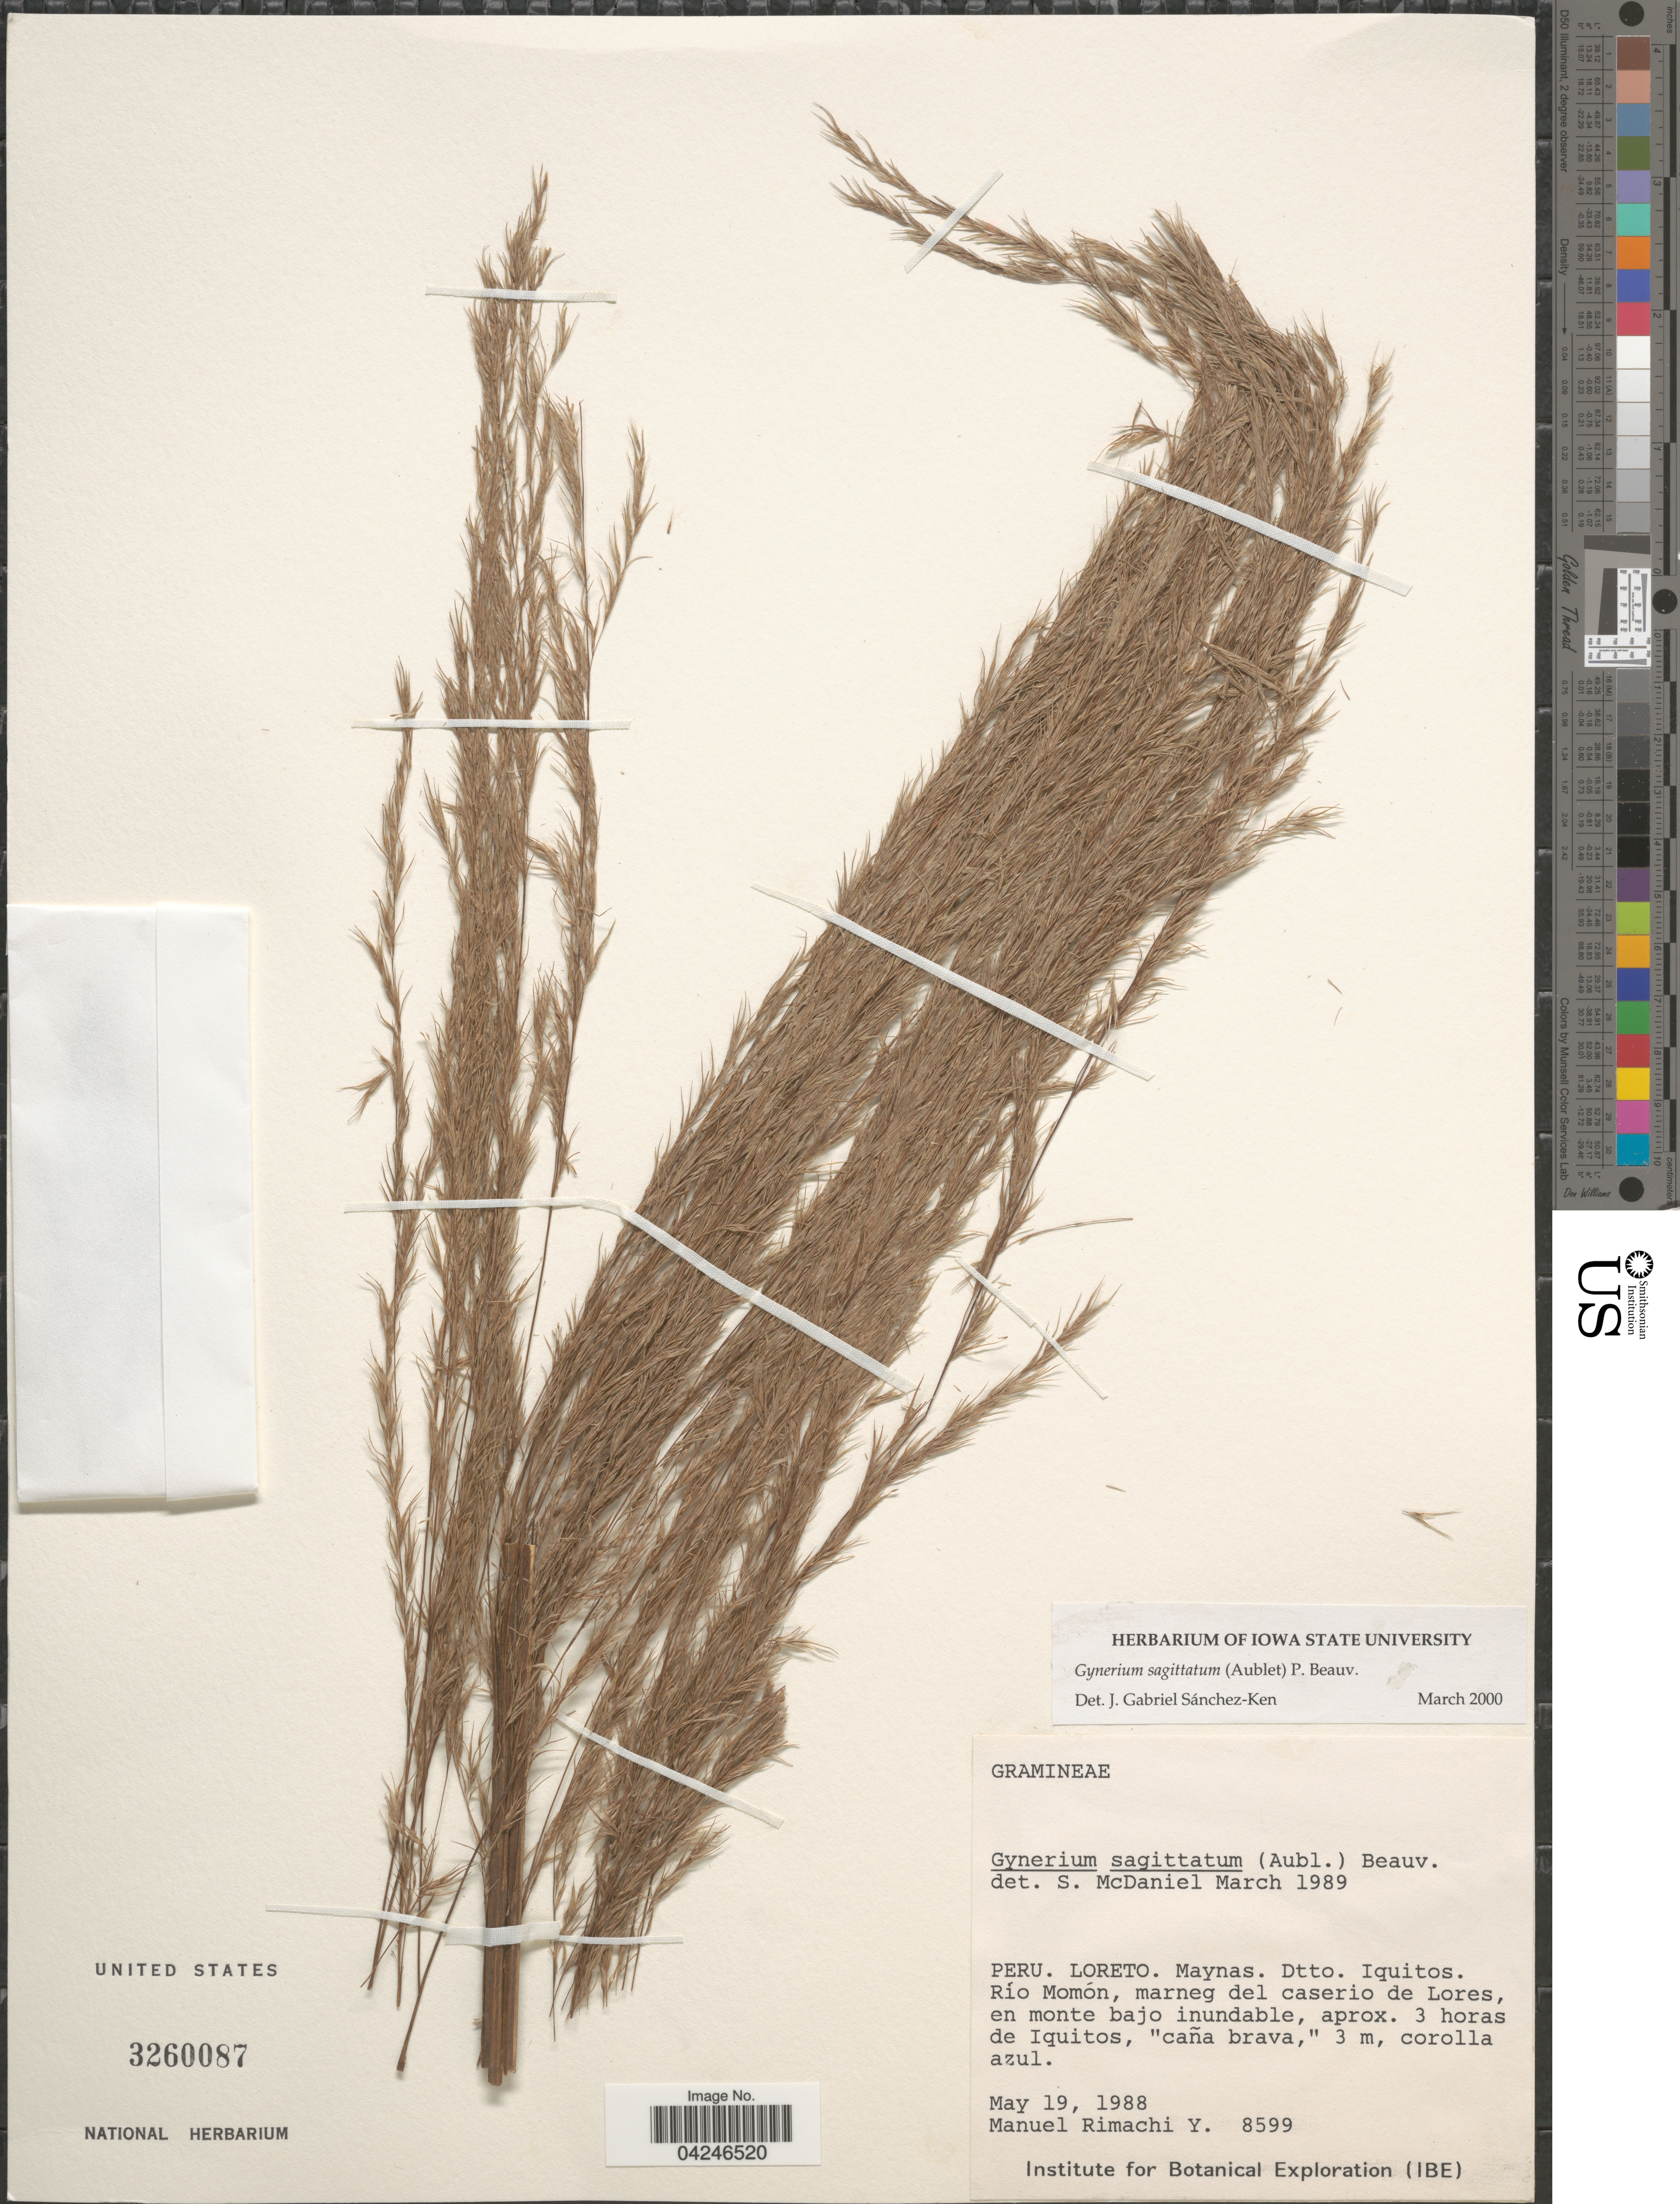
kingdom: Plantae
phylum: Tracheophyta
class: Liliopsida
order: Poales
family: Poaceae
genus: Gynerium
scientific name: Gynerium sagittatum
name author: (Aubl.) P. Beauv.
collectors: M. Rimachi Y.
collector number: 8599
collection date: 1988-05-19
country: Peru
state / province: Loreto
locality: Maynas. Dtto. Iquitos. Río Momón, marneg del caserio de Lores, en monte bajo inundable, aprox. 3 horas de Iquitos.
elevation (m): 3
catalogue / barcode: US 3260087